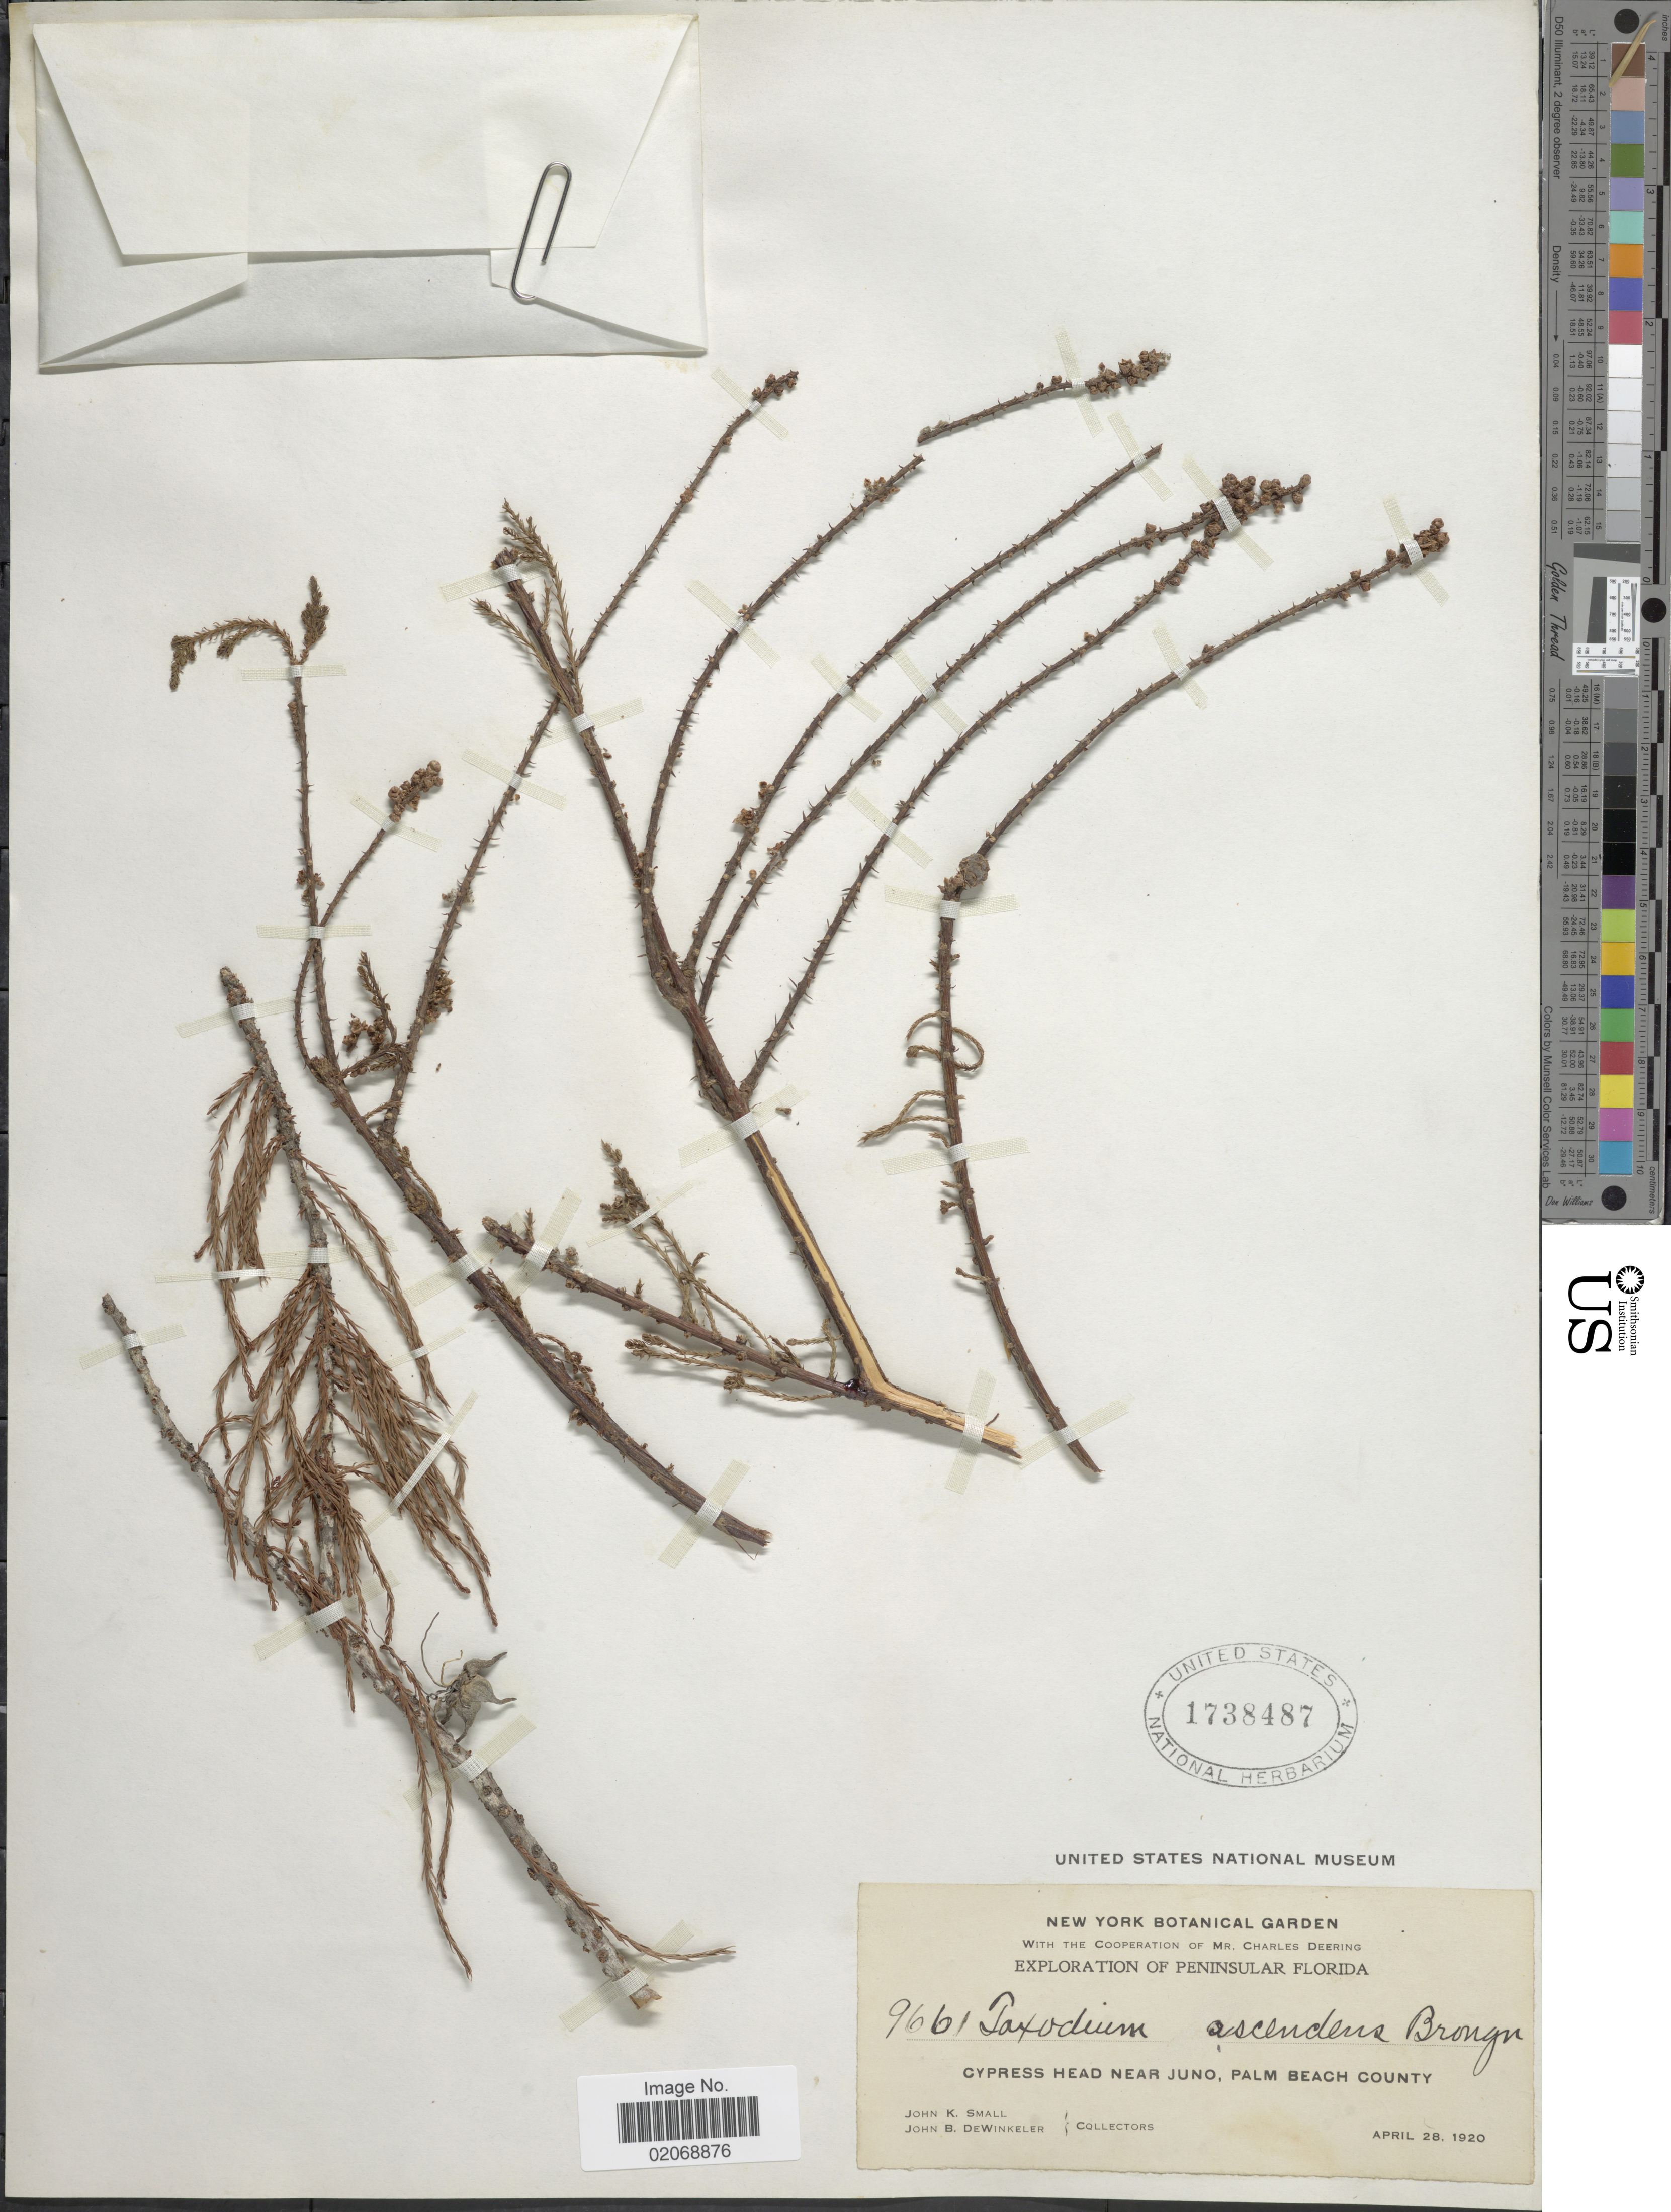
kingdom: Plantae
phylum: Tracheophyta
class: Pinopsida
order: Pinales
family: Cupressaceae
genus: Taxodium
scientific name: Taxodium ascendens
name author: Brongn.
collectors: J. K. Small & J. B. Dewinkeler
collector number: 9661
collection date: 1920-04-28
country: United States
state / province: Florida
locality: Cypress Head near Juno, Palm Beach County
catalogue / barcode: US 1738487